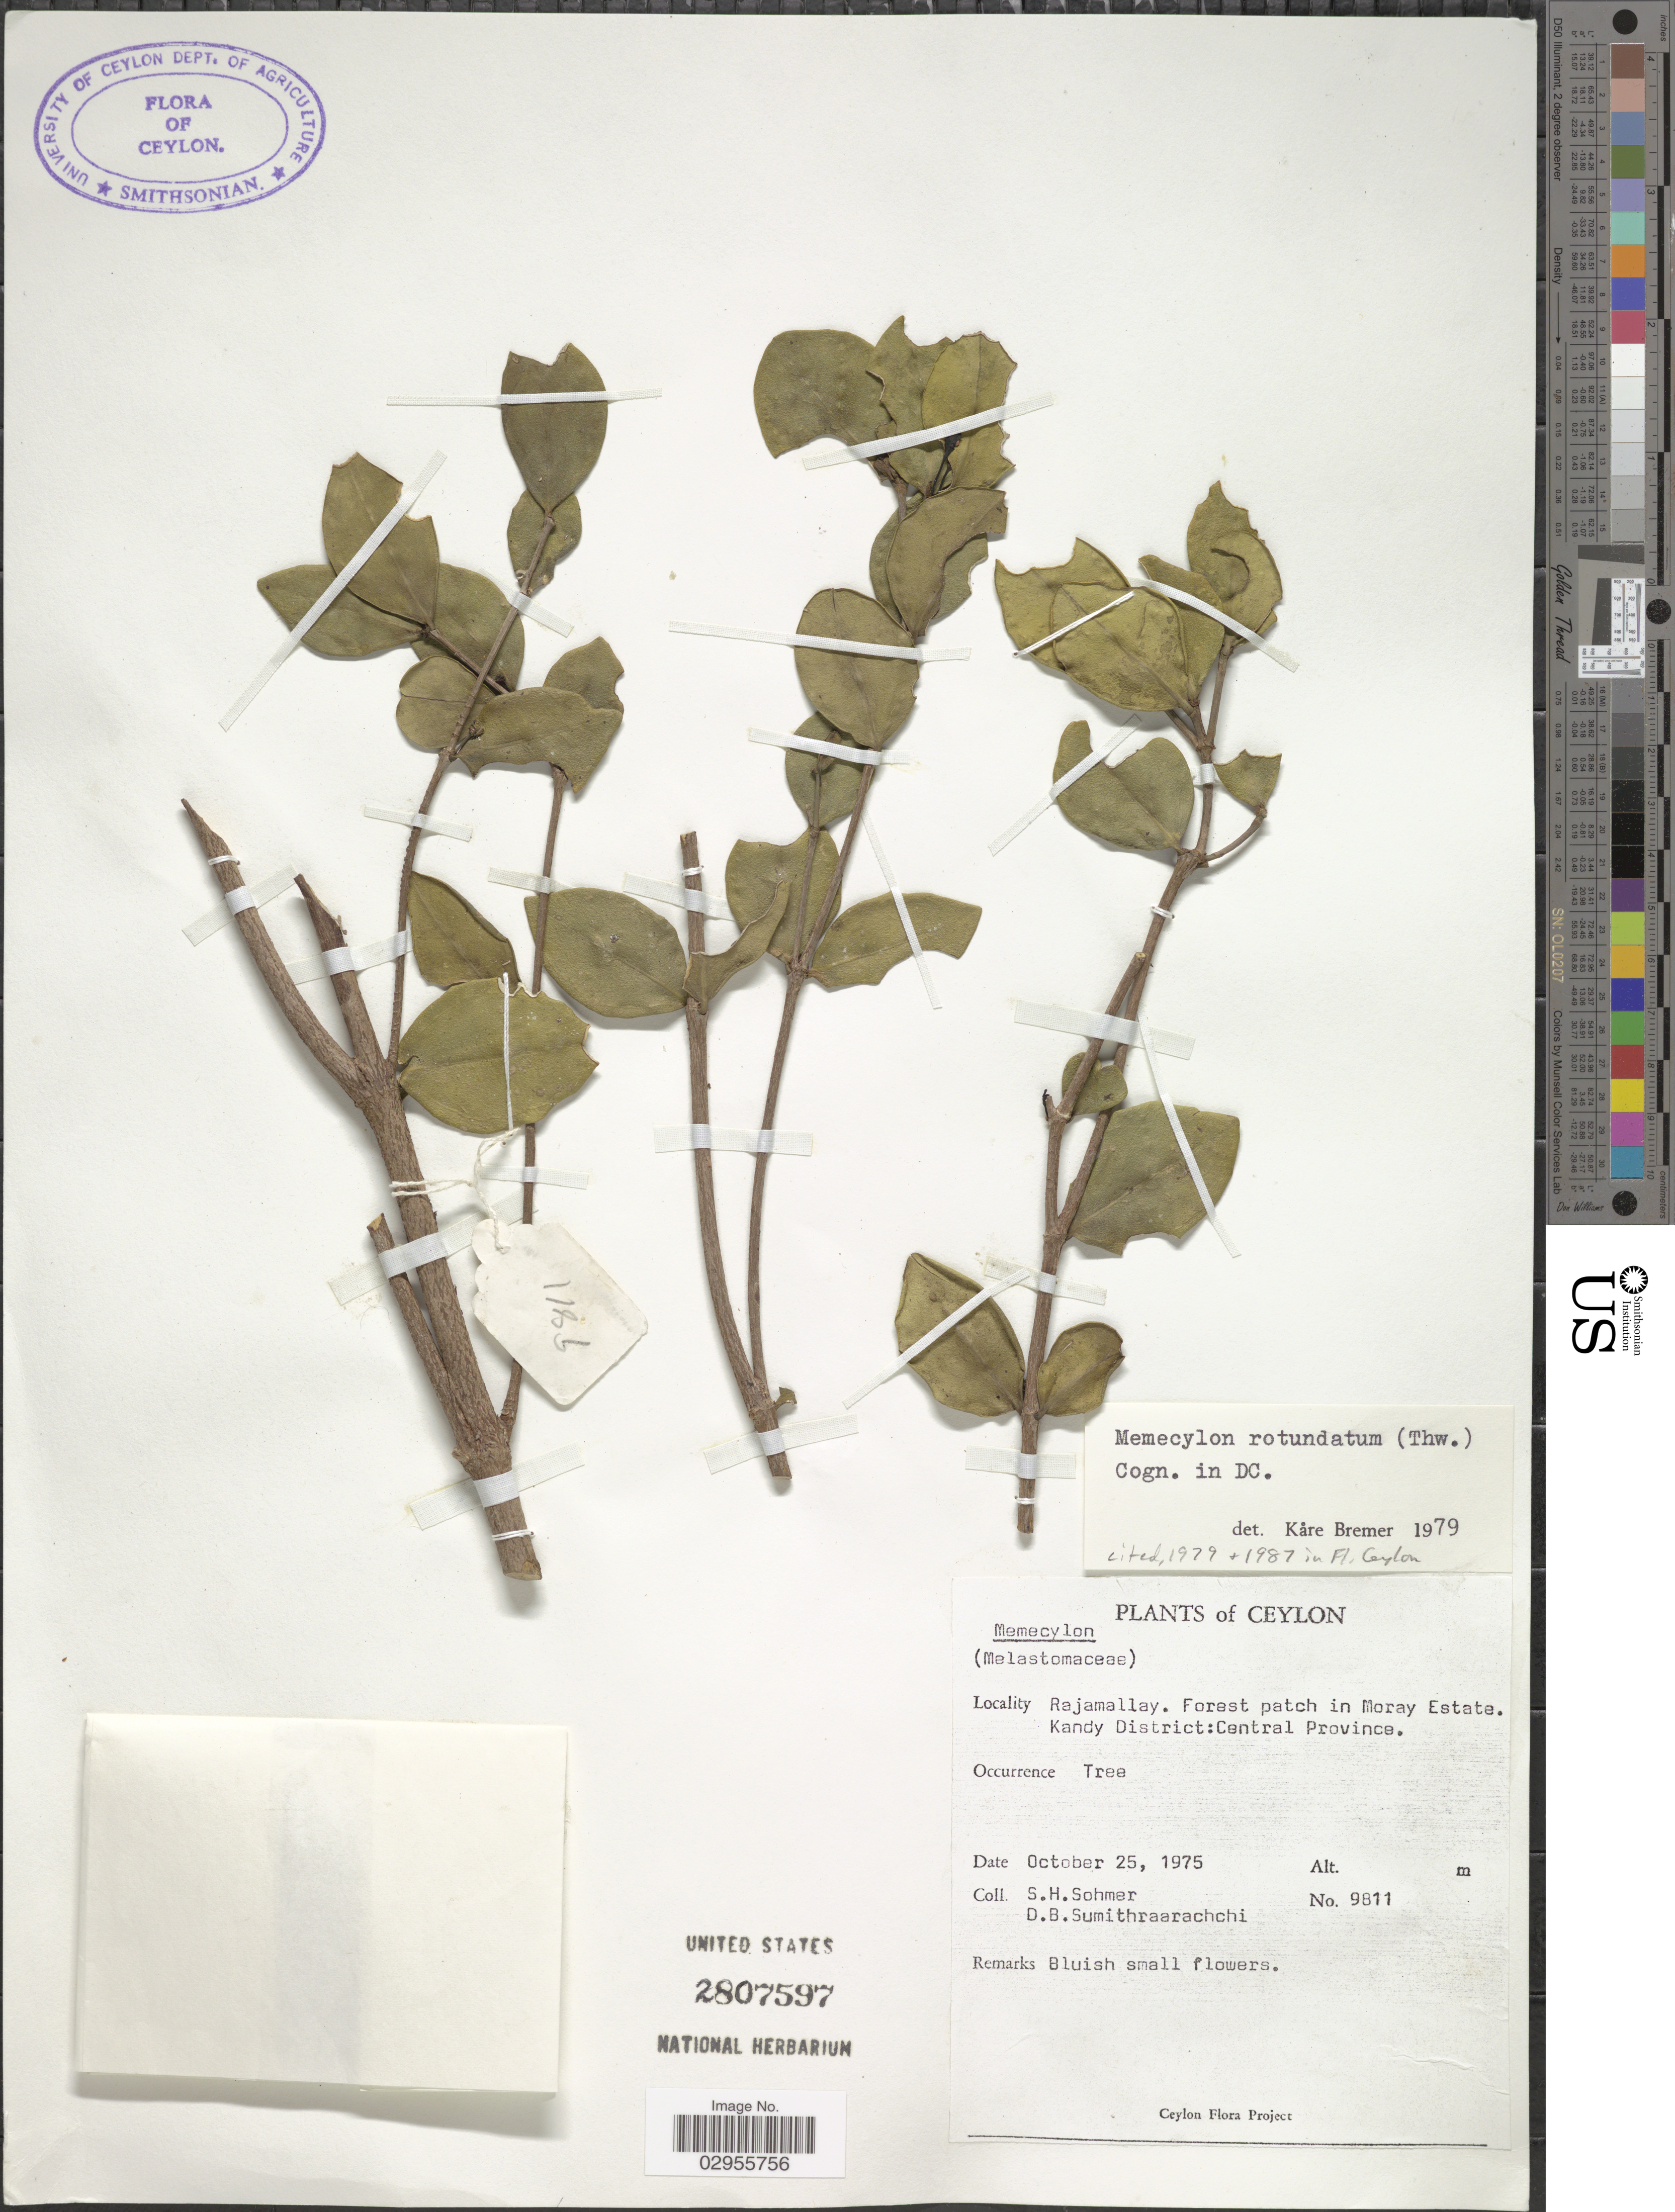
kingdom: Plantae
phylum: Tracheophyta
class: Magnoliopsida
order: Myrtales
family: Melastomataceae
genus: Memecylon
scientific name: Memecylon rotundatum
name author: Cogn.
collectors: S. H. Sohmer & D. B. Sumithraarachchi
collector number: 9811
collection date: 1975-10-25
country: Sri Lanka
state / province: Central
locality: Ceylon, Rajamallay. Forest patch in Moray Estate. Kandy District.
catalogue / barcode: US 2807597